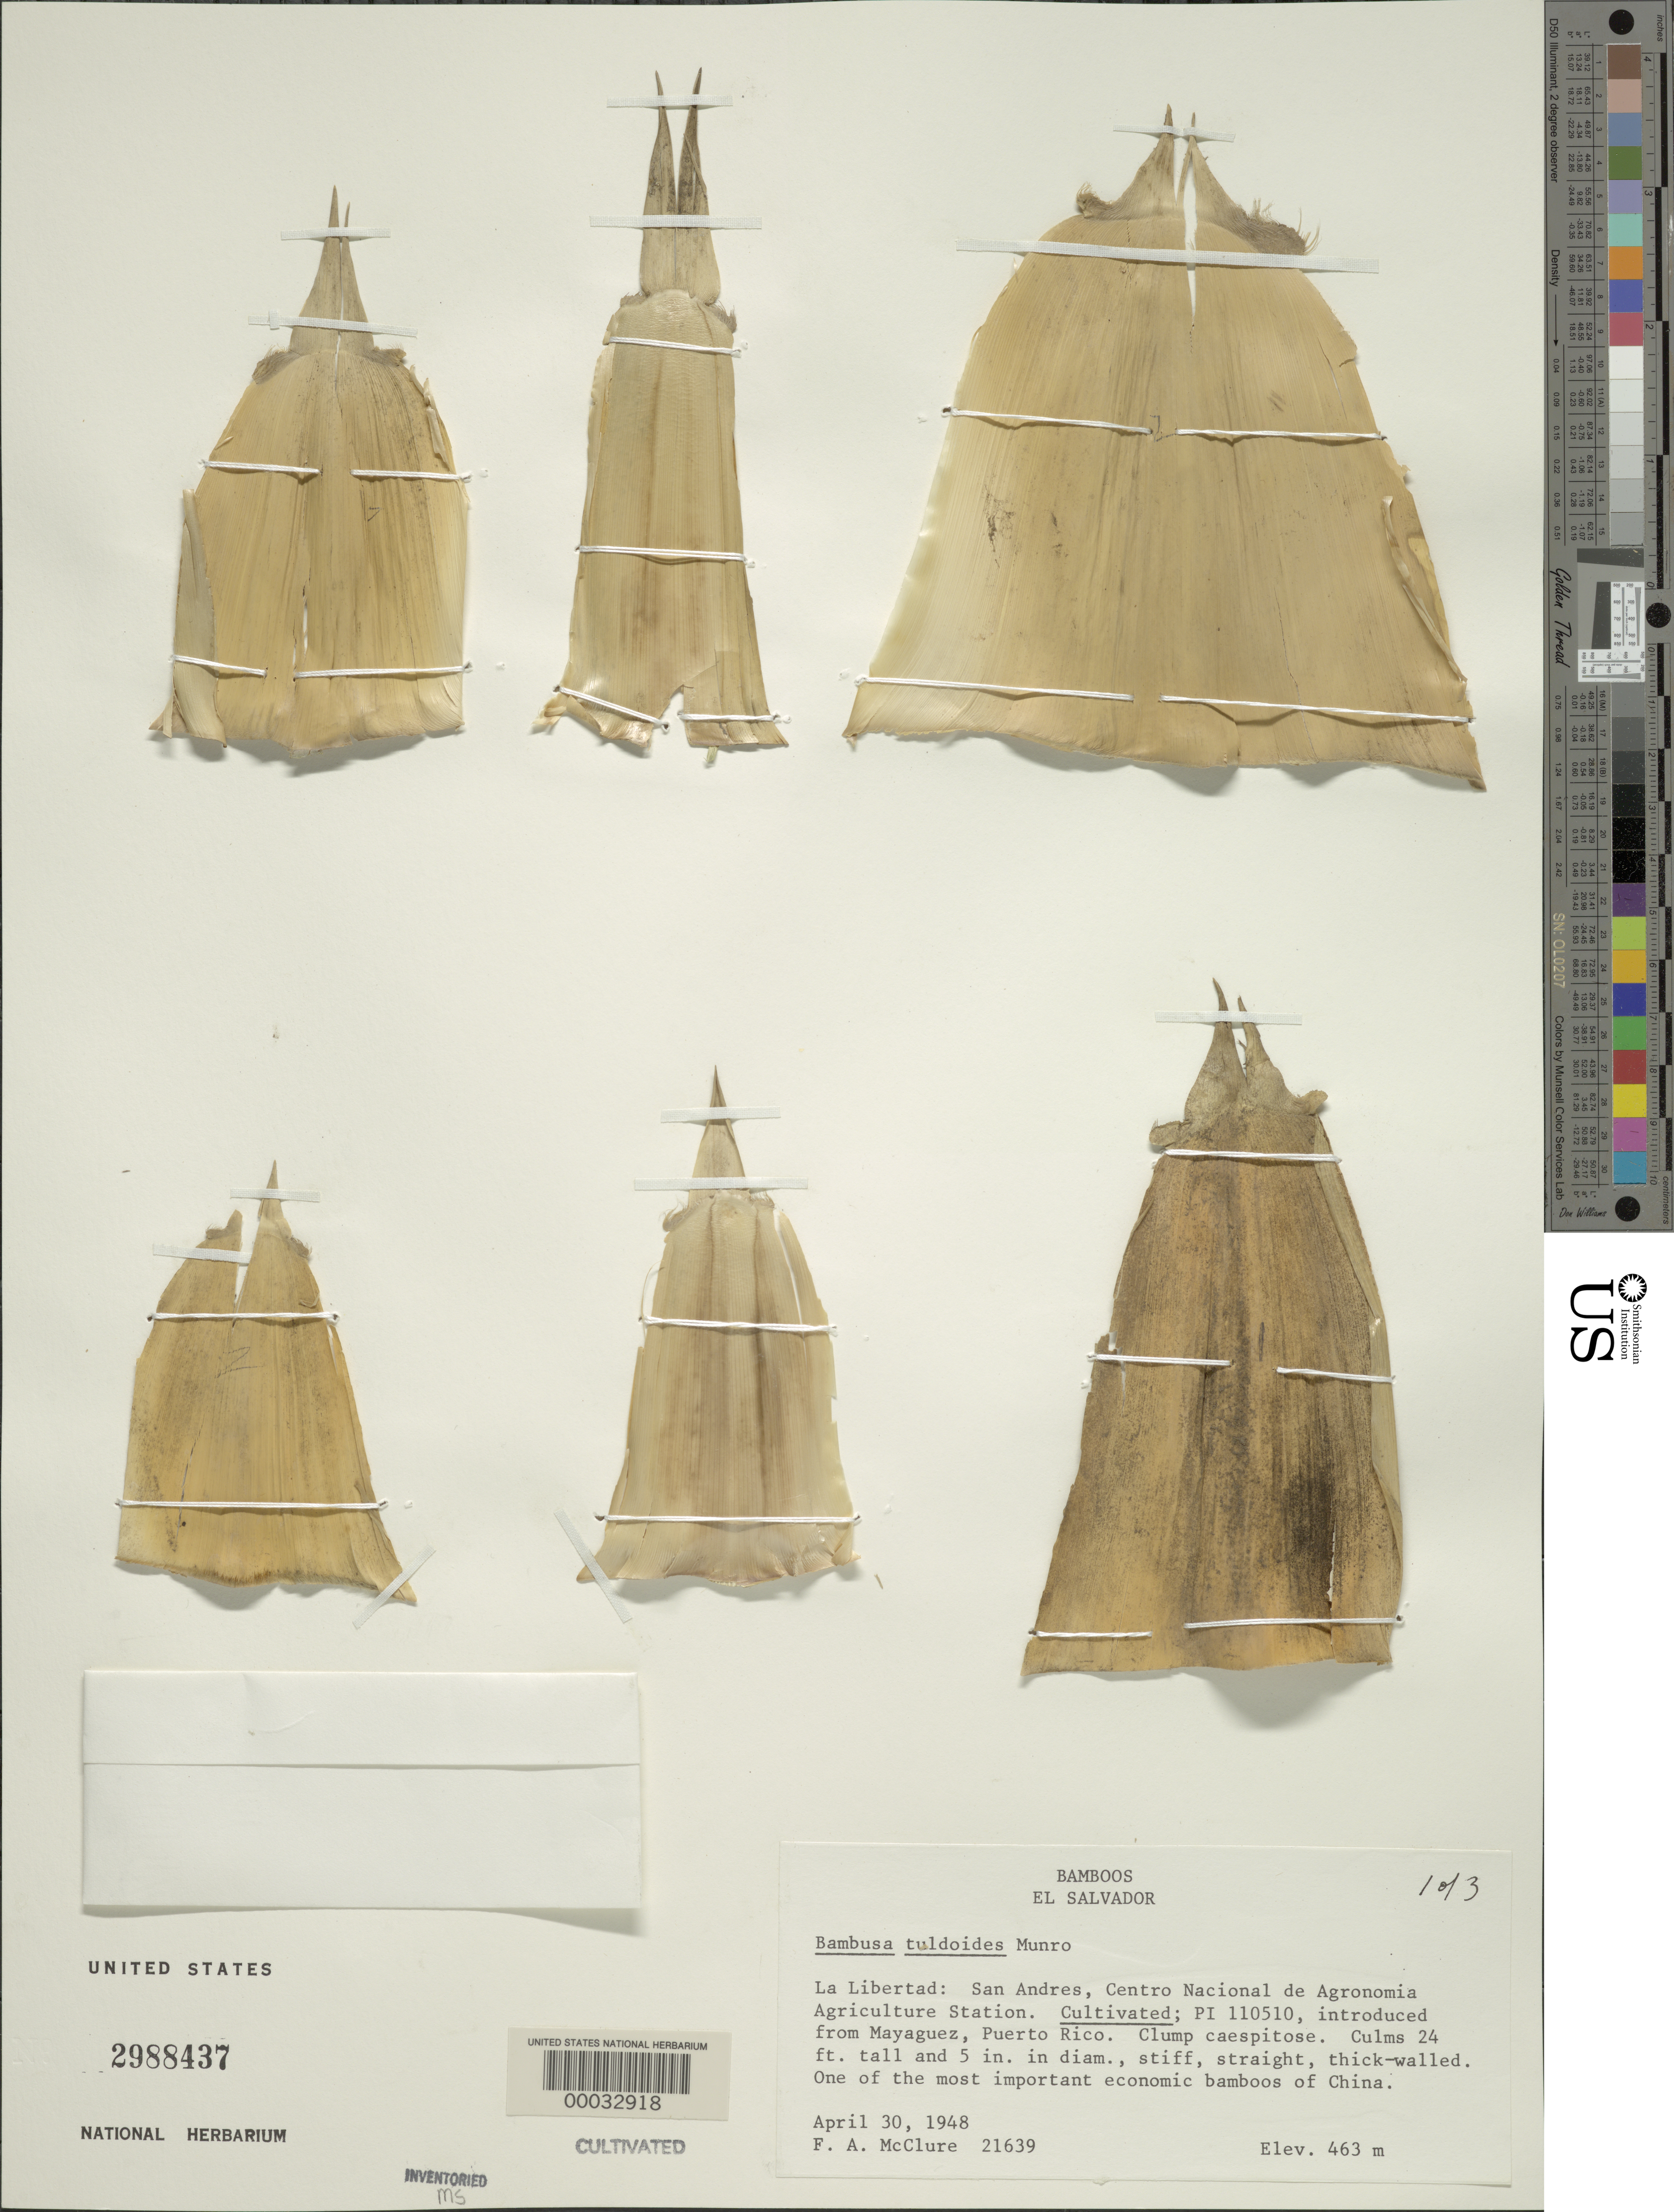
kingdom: Plantae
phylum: Tracheophyta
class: Liliopsida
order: Poales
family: Poaceae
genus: Bambusa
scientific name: Bambusa tuldoides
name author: Munro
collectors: F. A. McClure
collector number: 21639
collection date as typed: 30 Apr 1948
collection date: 1948-04-30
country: El Salvador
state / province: La Libertad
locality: Centro nacional de agronomia agriculture station-san andres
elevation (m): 463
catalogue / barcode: US 2988437